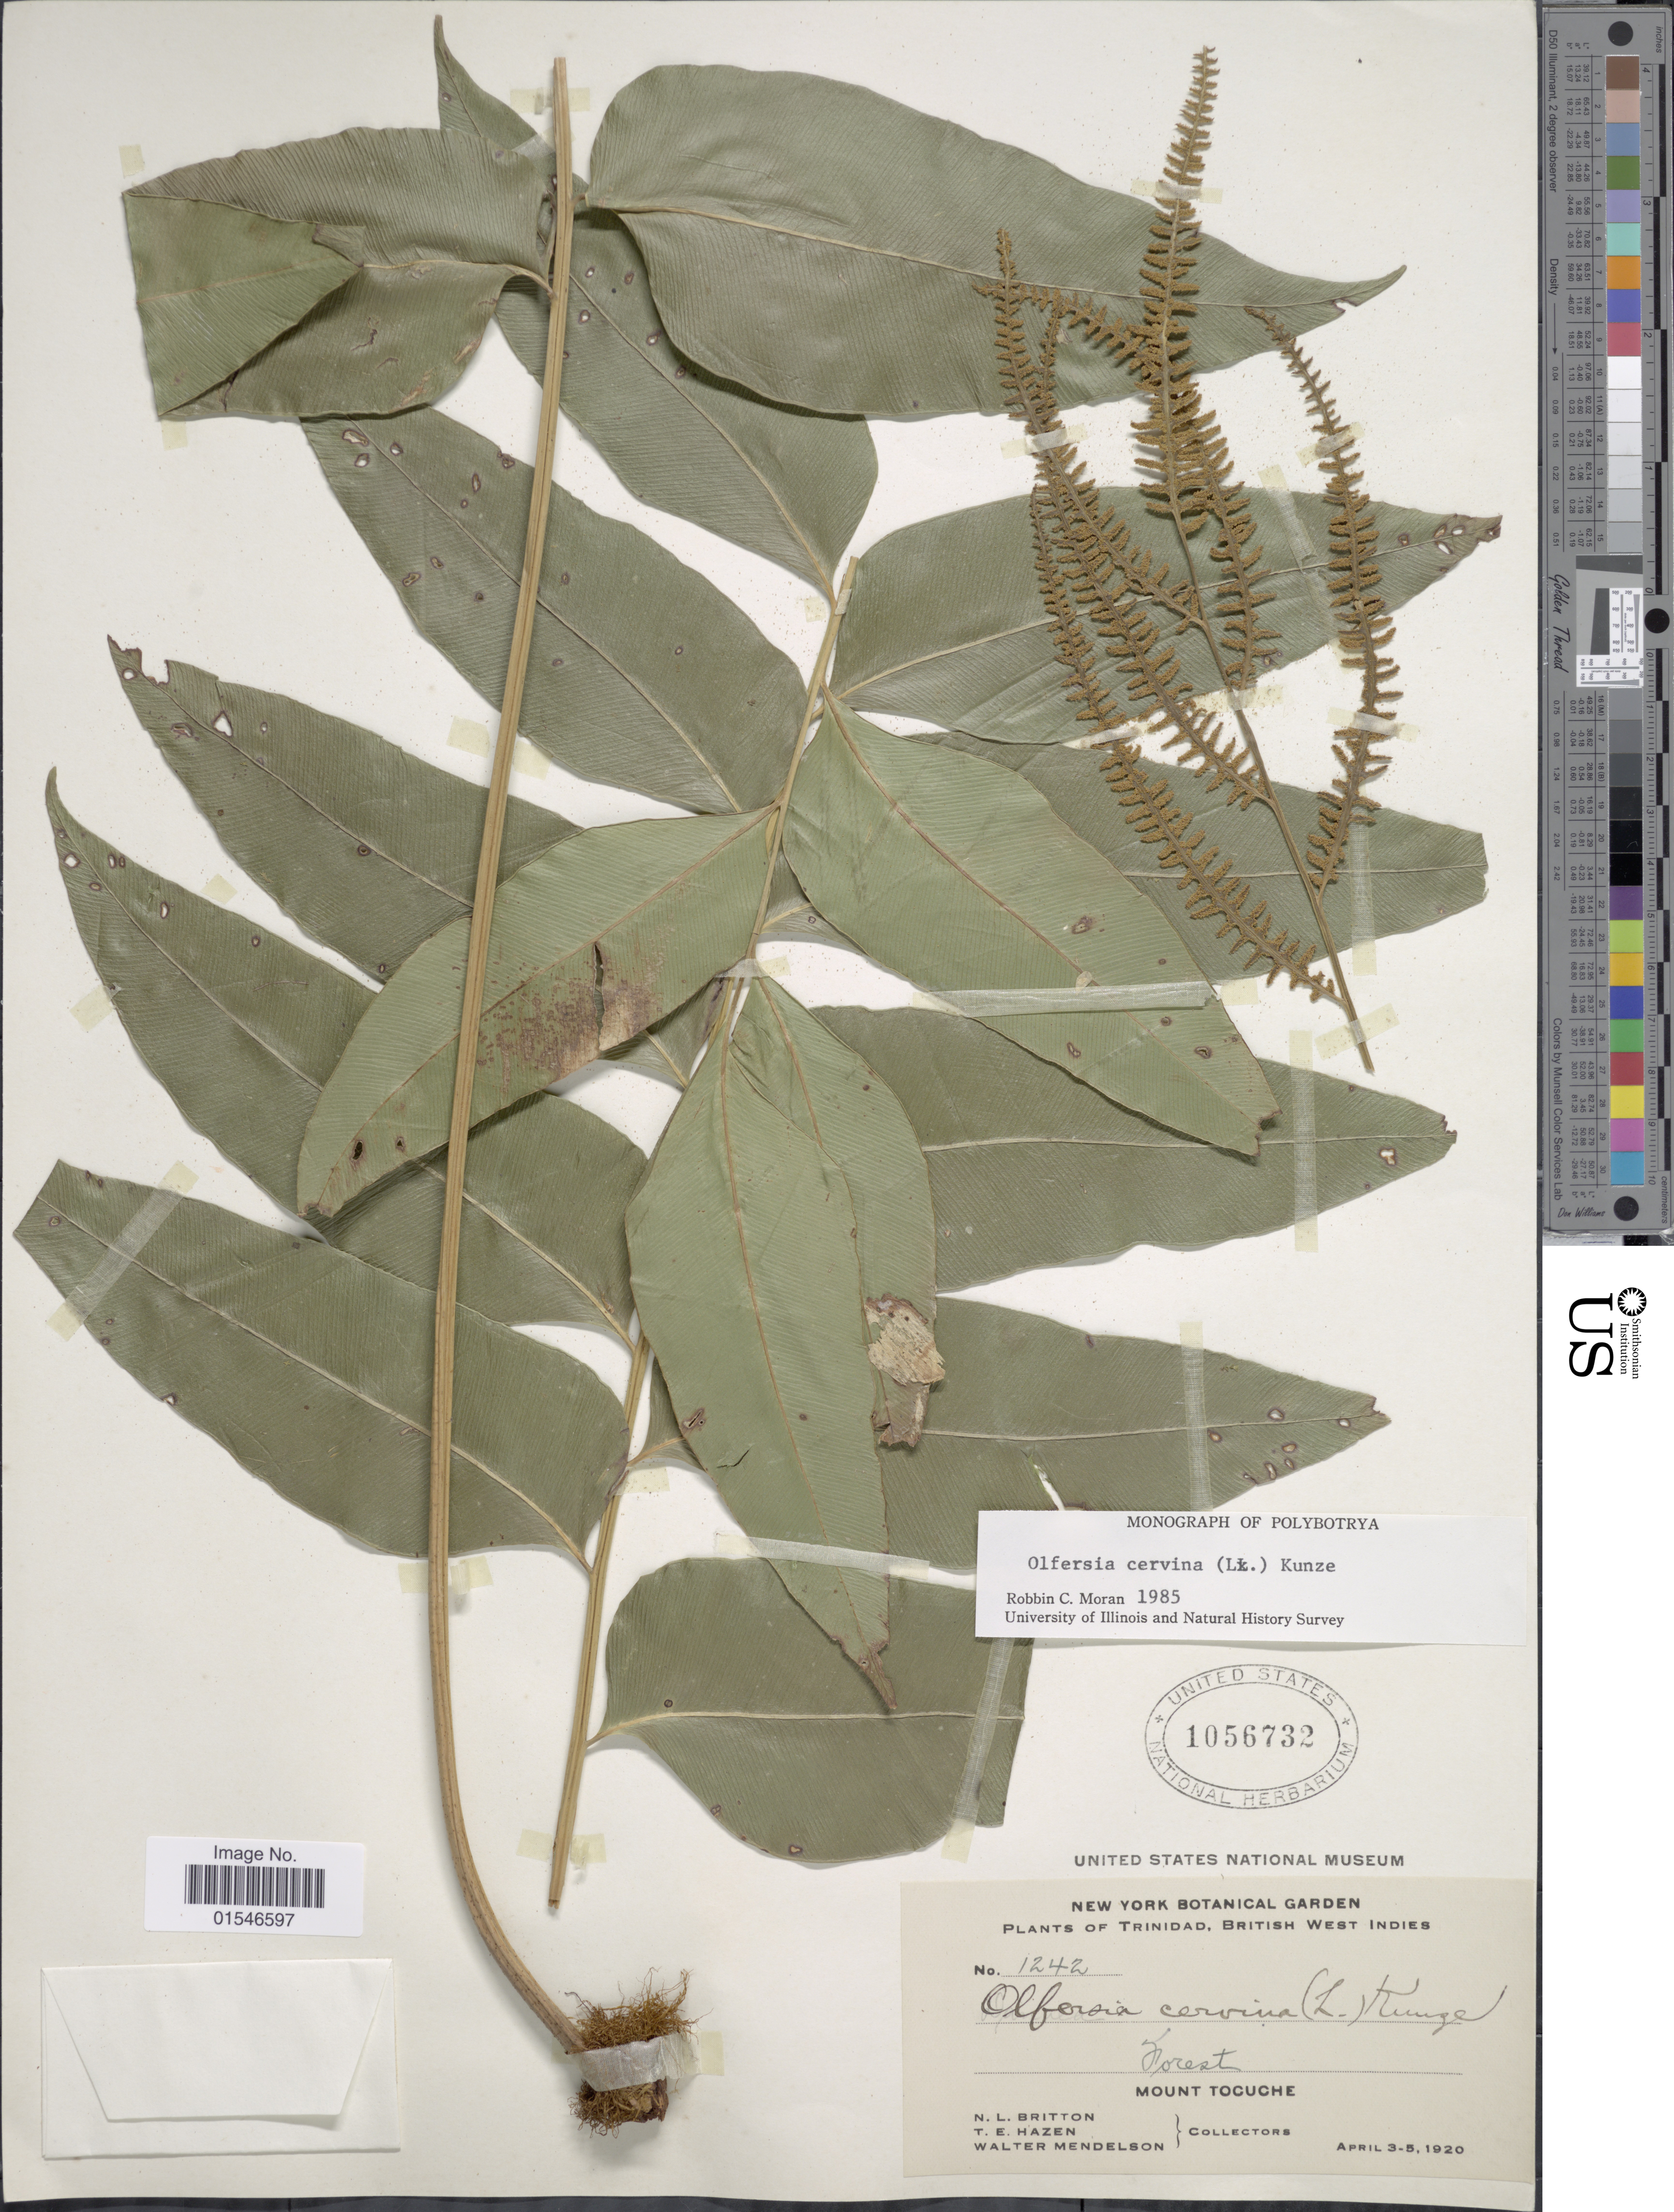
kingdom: Plantae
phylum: Tracheophyta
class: Polypodiopsida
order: Polypodiales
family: Dryopteridaceae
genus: Olfersia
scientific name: Olfersia cervina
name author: (L.) Kunze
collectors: E. G. Britton, T. E. Hazen & W. Mendelson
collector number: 1242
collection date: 1920-04-03/1920-04-05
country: Trinidad and Tobago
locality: Trinidad, British West Indies. Mount Tocuche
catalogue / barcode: US 1056732